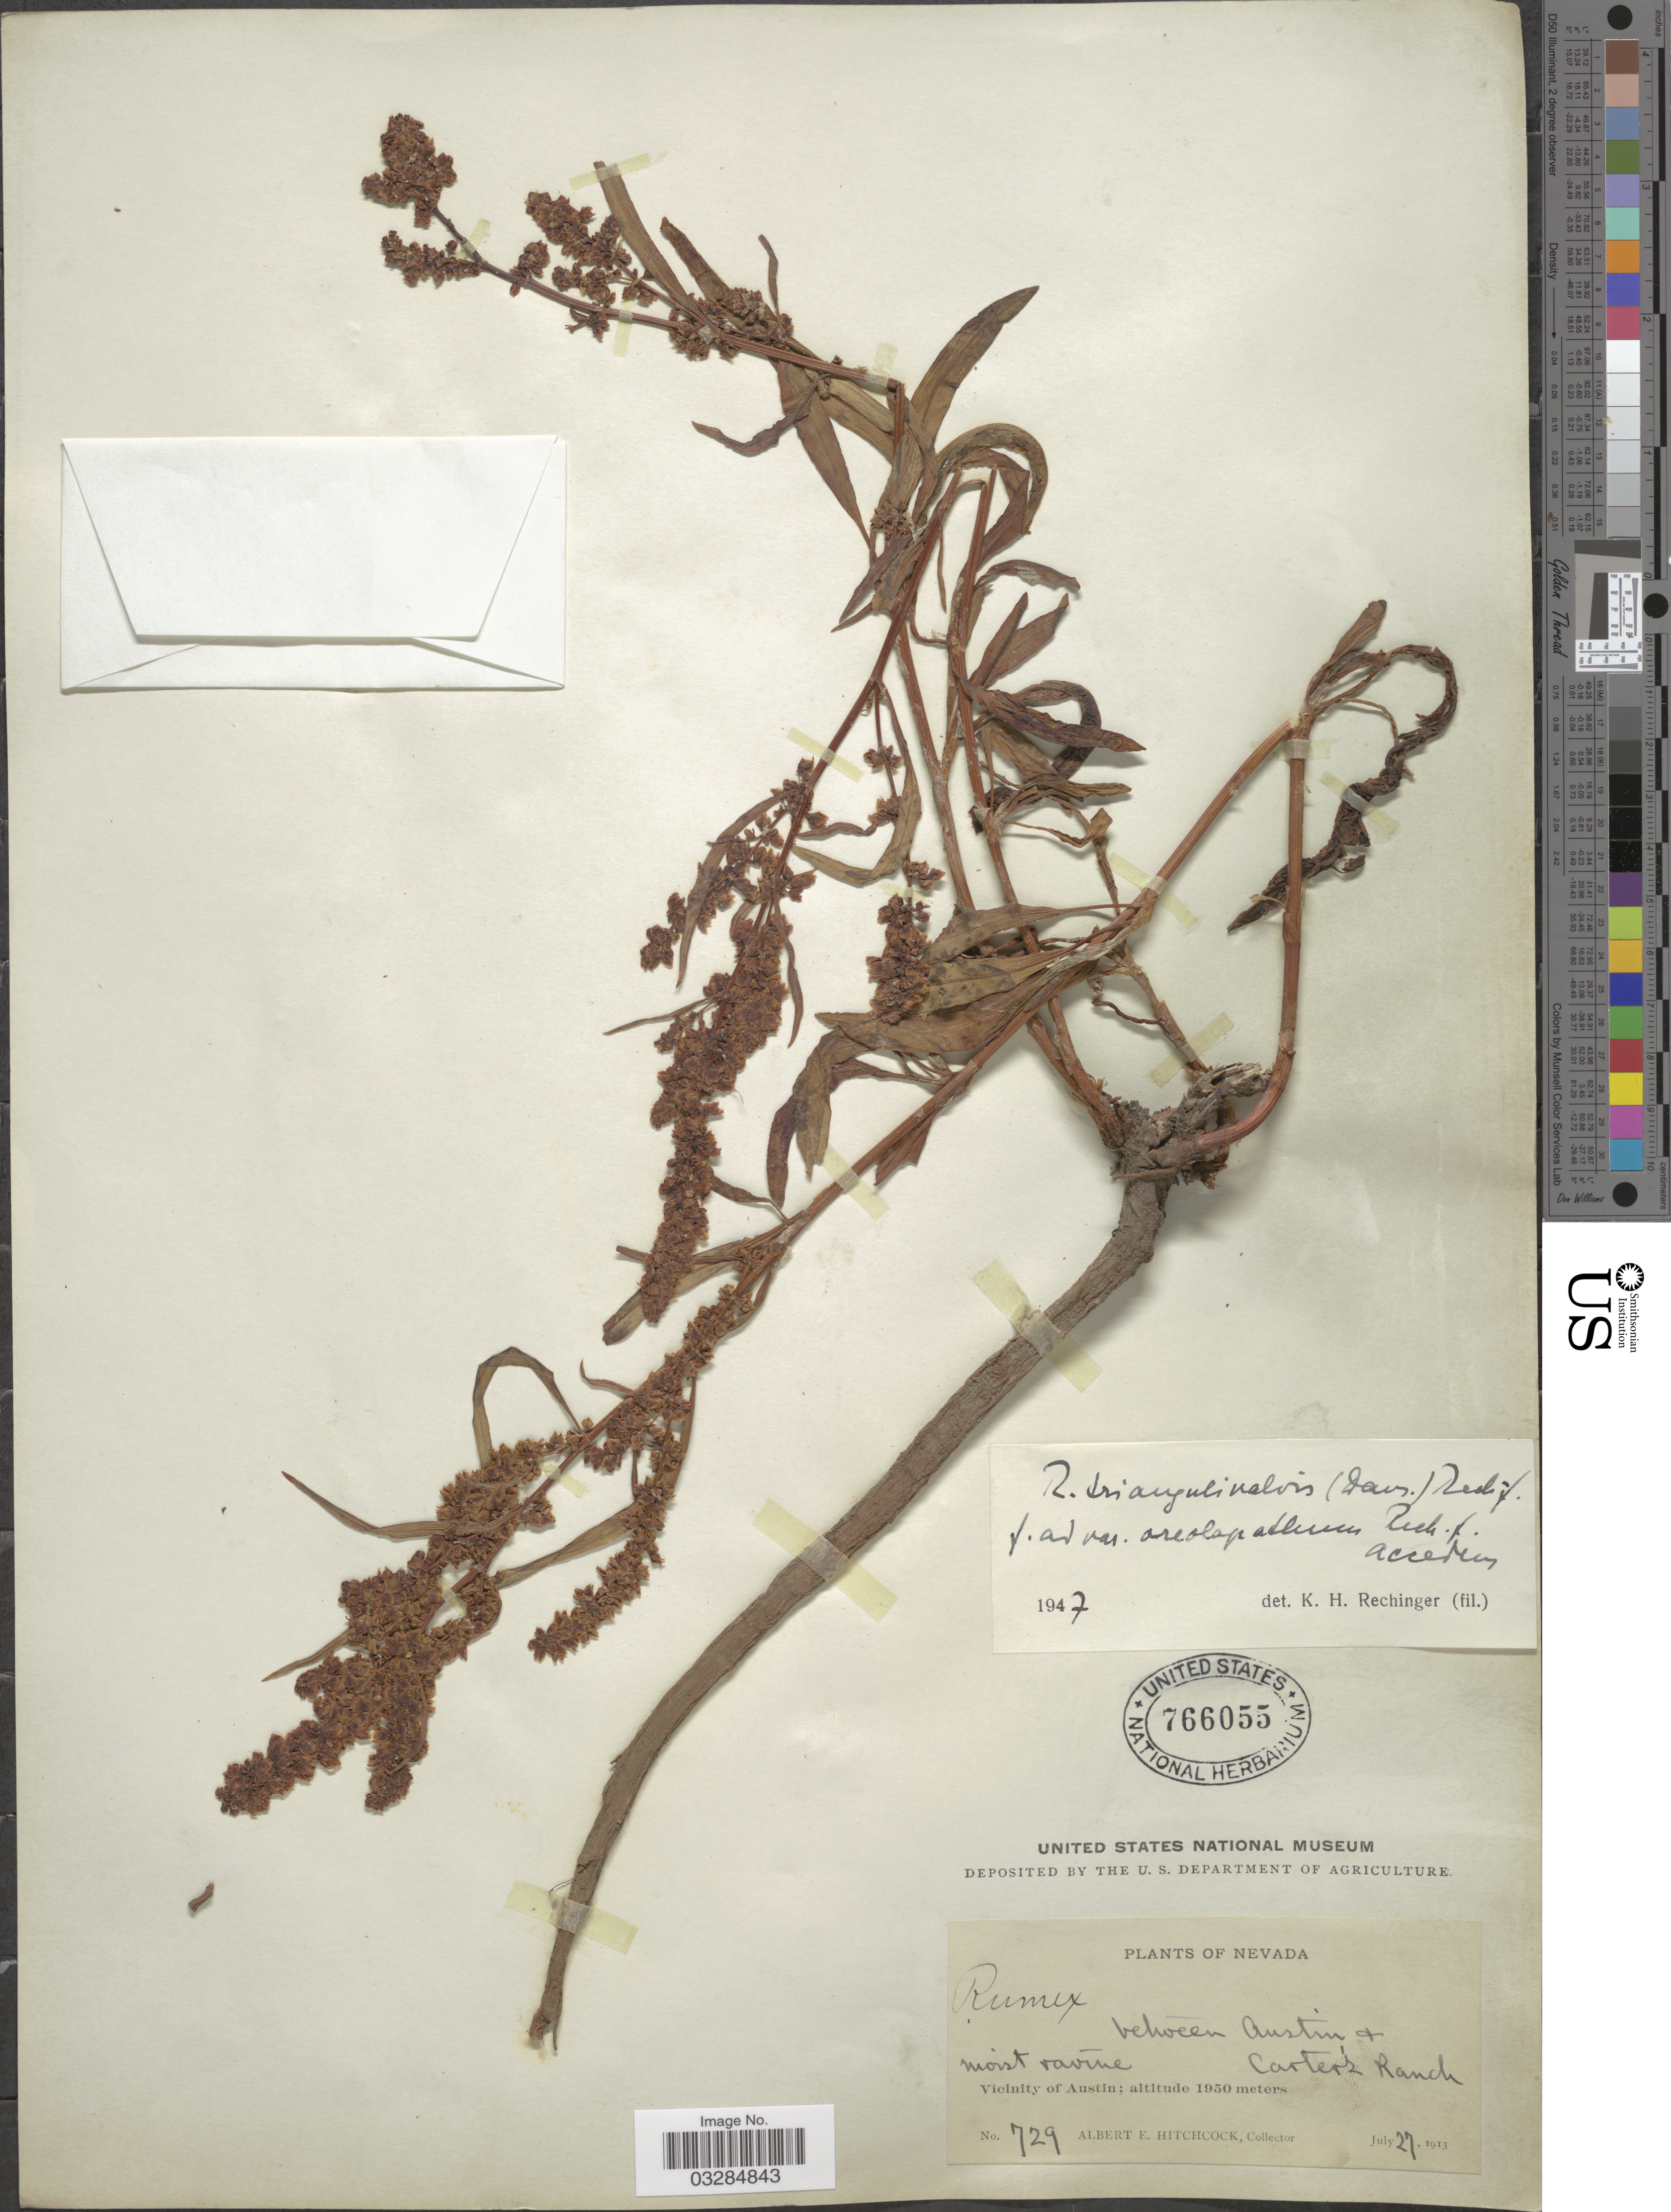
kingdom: Plantae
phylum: Tracheophyta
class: Magnoliopsida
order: Caryophyllales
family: Polygonaceae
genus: Rumex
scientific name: Rumex triangulivalvis var. oreolapathum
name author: Rech. f.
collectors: A. Hitchcock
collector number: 729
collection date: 1913-07-27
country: United States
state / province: Nevada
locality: Between Austin & Carter's Ranch. Vicinity of Austin.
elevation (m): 1950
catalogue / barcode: US 766055